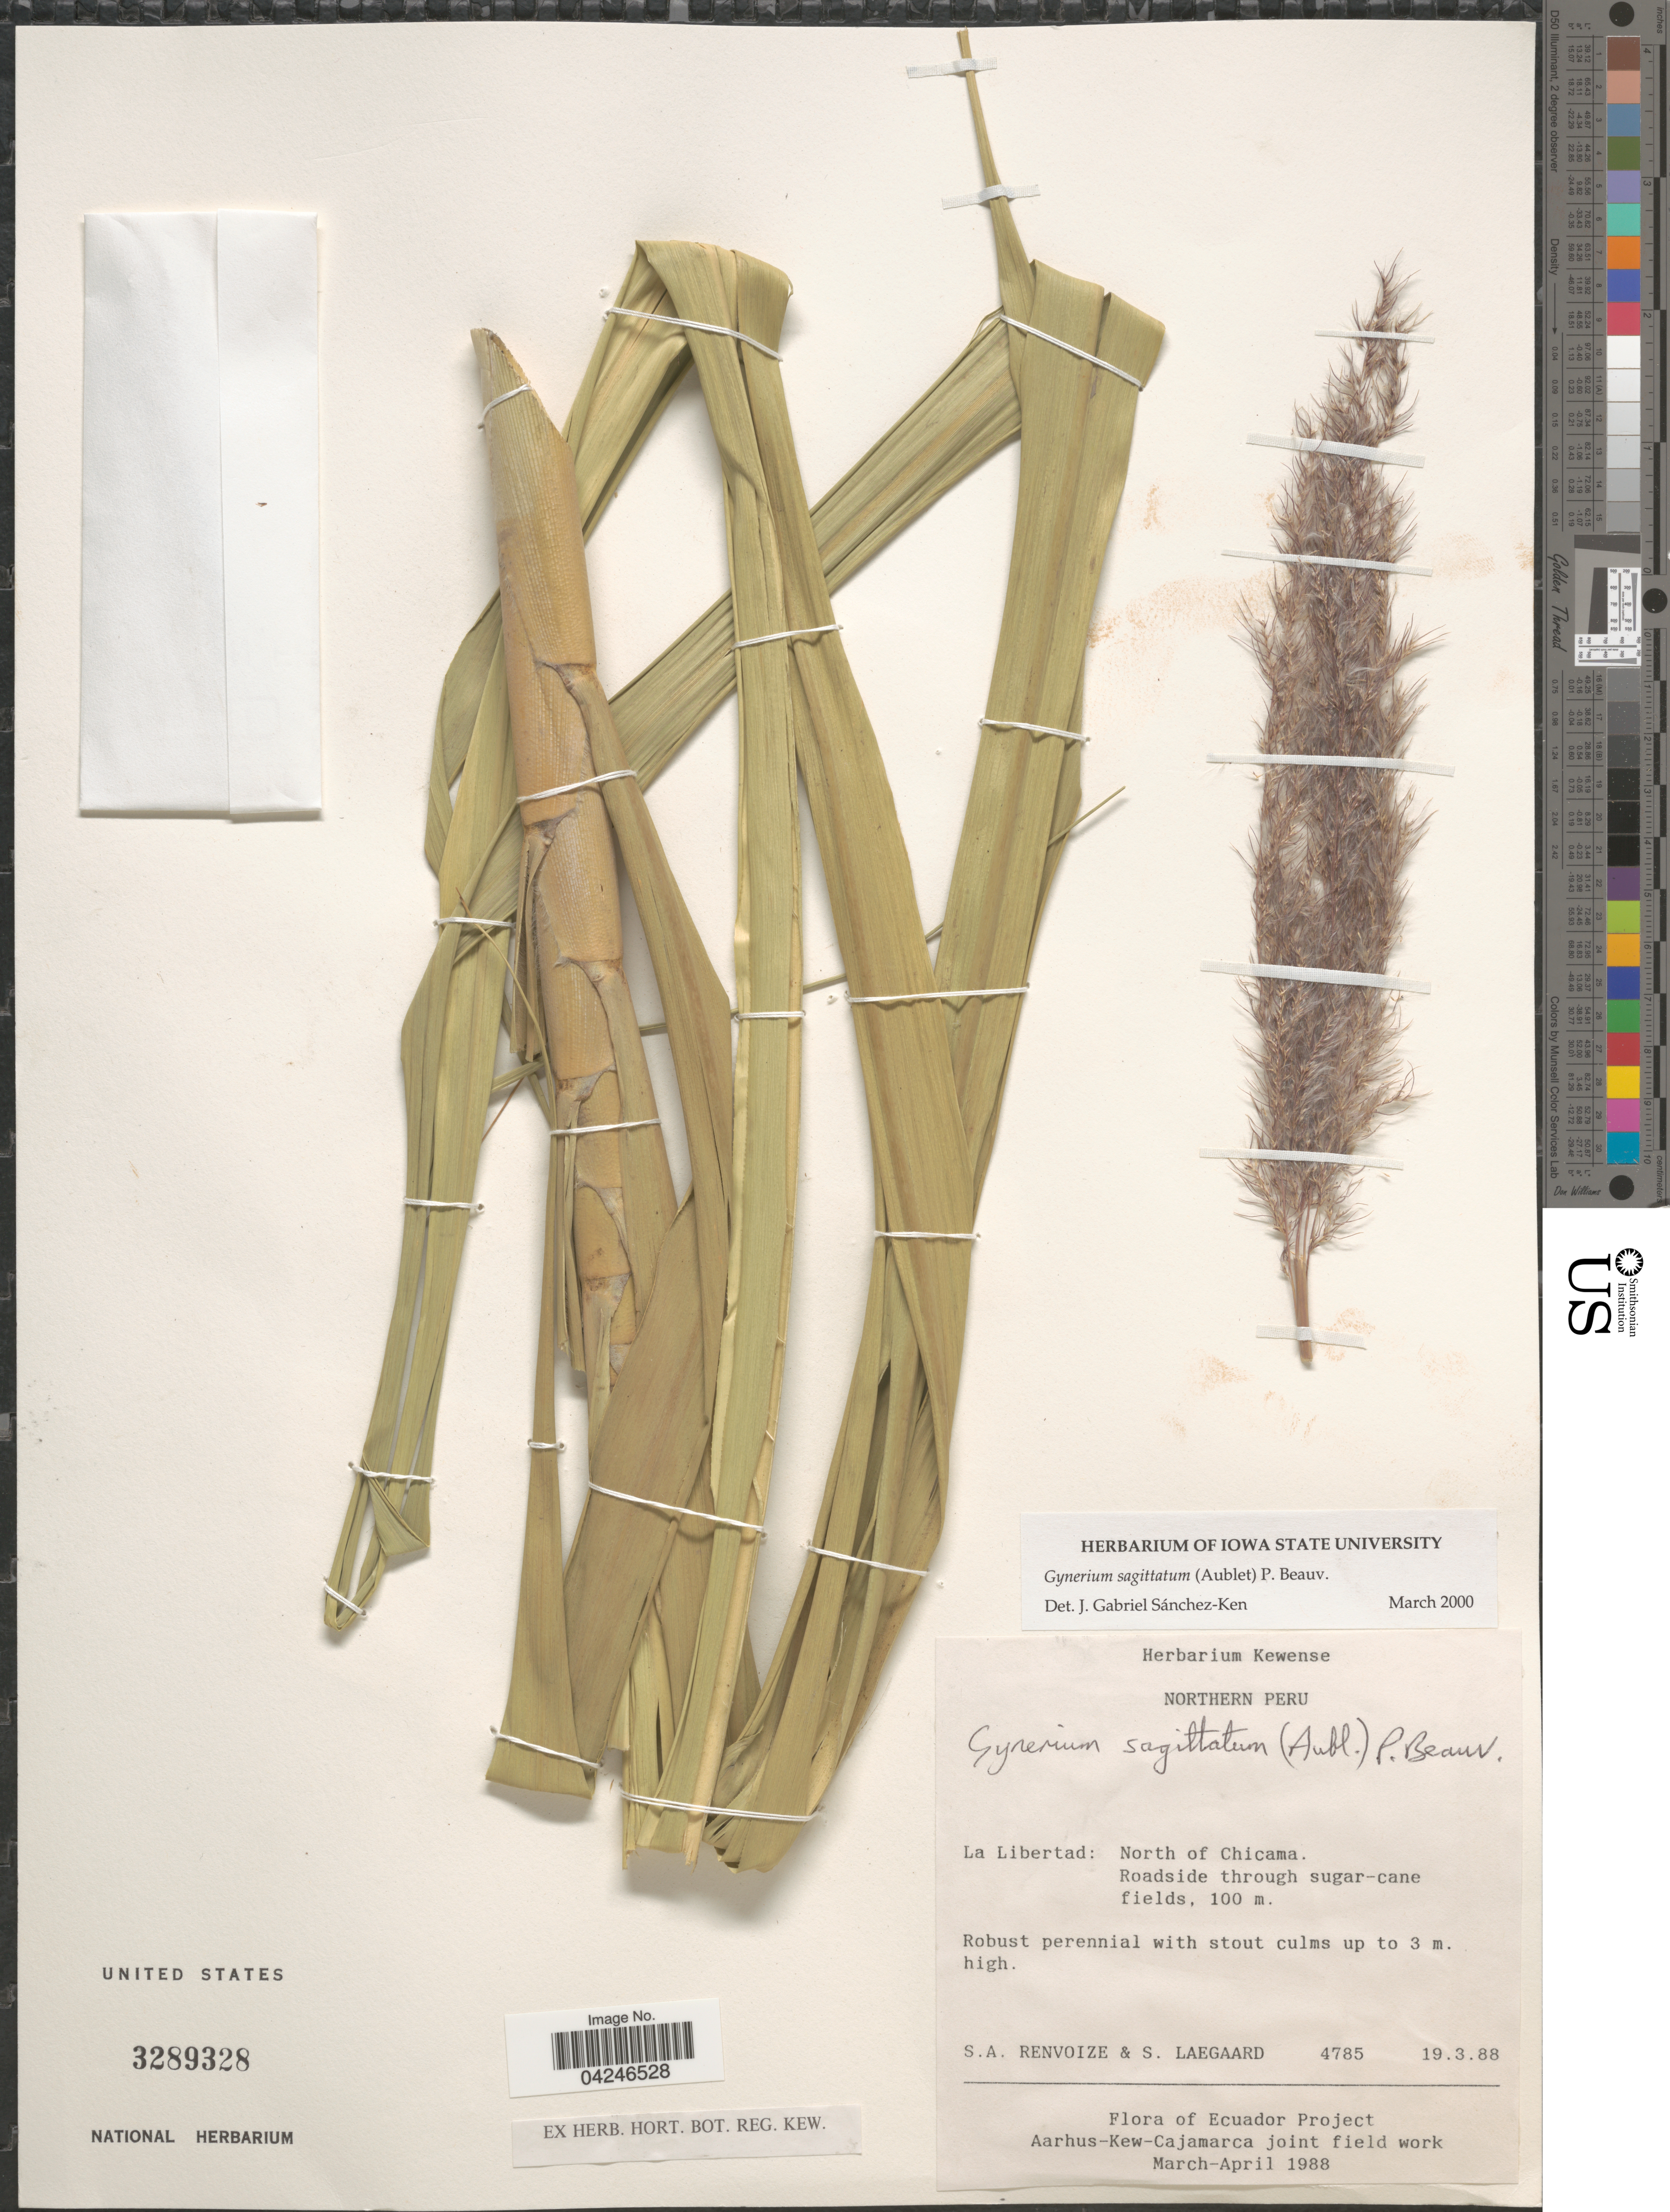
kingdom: Plantae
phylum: Tracheophyta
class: Liliopsida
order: Poales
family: Poaceae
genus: Gynerium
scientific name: Gynerium sagittatum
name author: (Aubl.) P. Beauv.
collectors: S. A. Renvoize & S. Lægaard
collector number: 4785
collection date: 1988-03-19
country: Peru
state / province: La Libertad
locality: Northern Peru. North of Chicama. Ecuador Project Aarhus-Kew-Cajamarca joint field work March-April 1988.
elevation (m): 100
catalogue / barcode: US 3289328